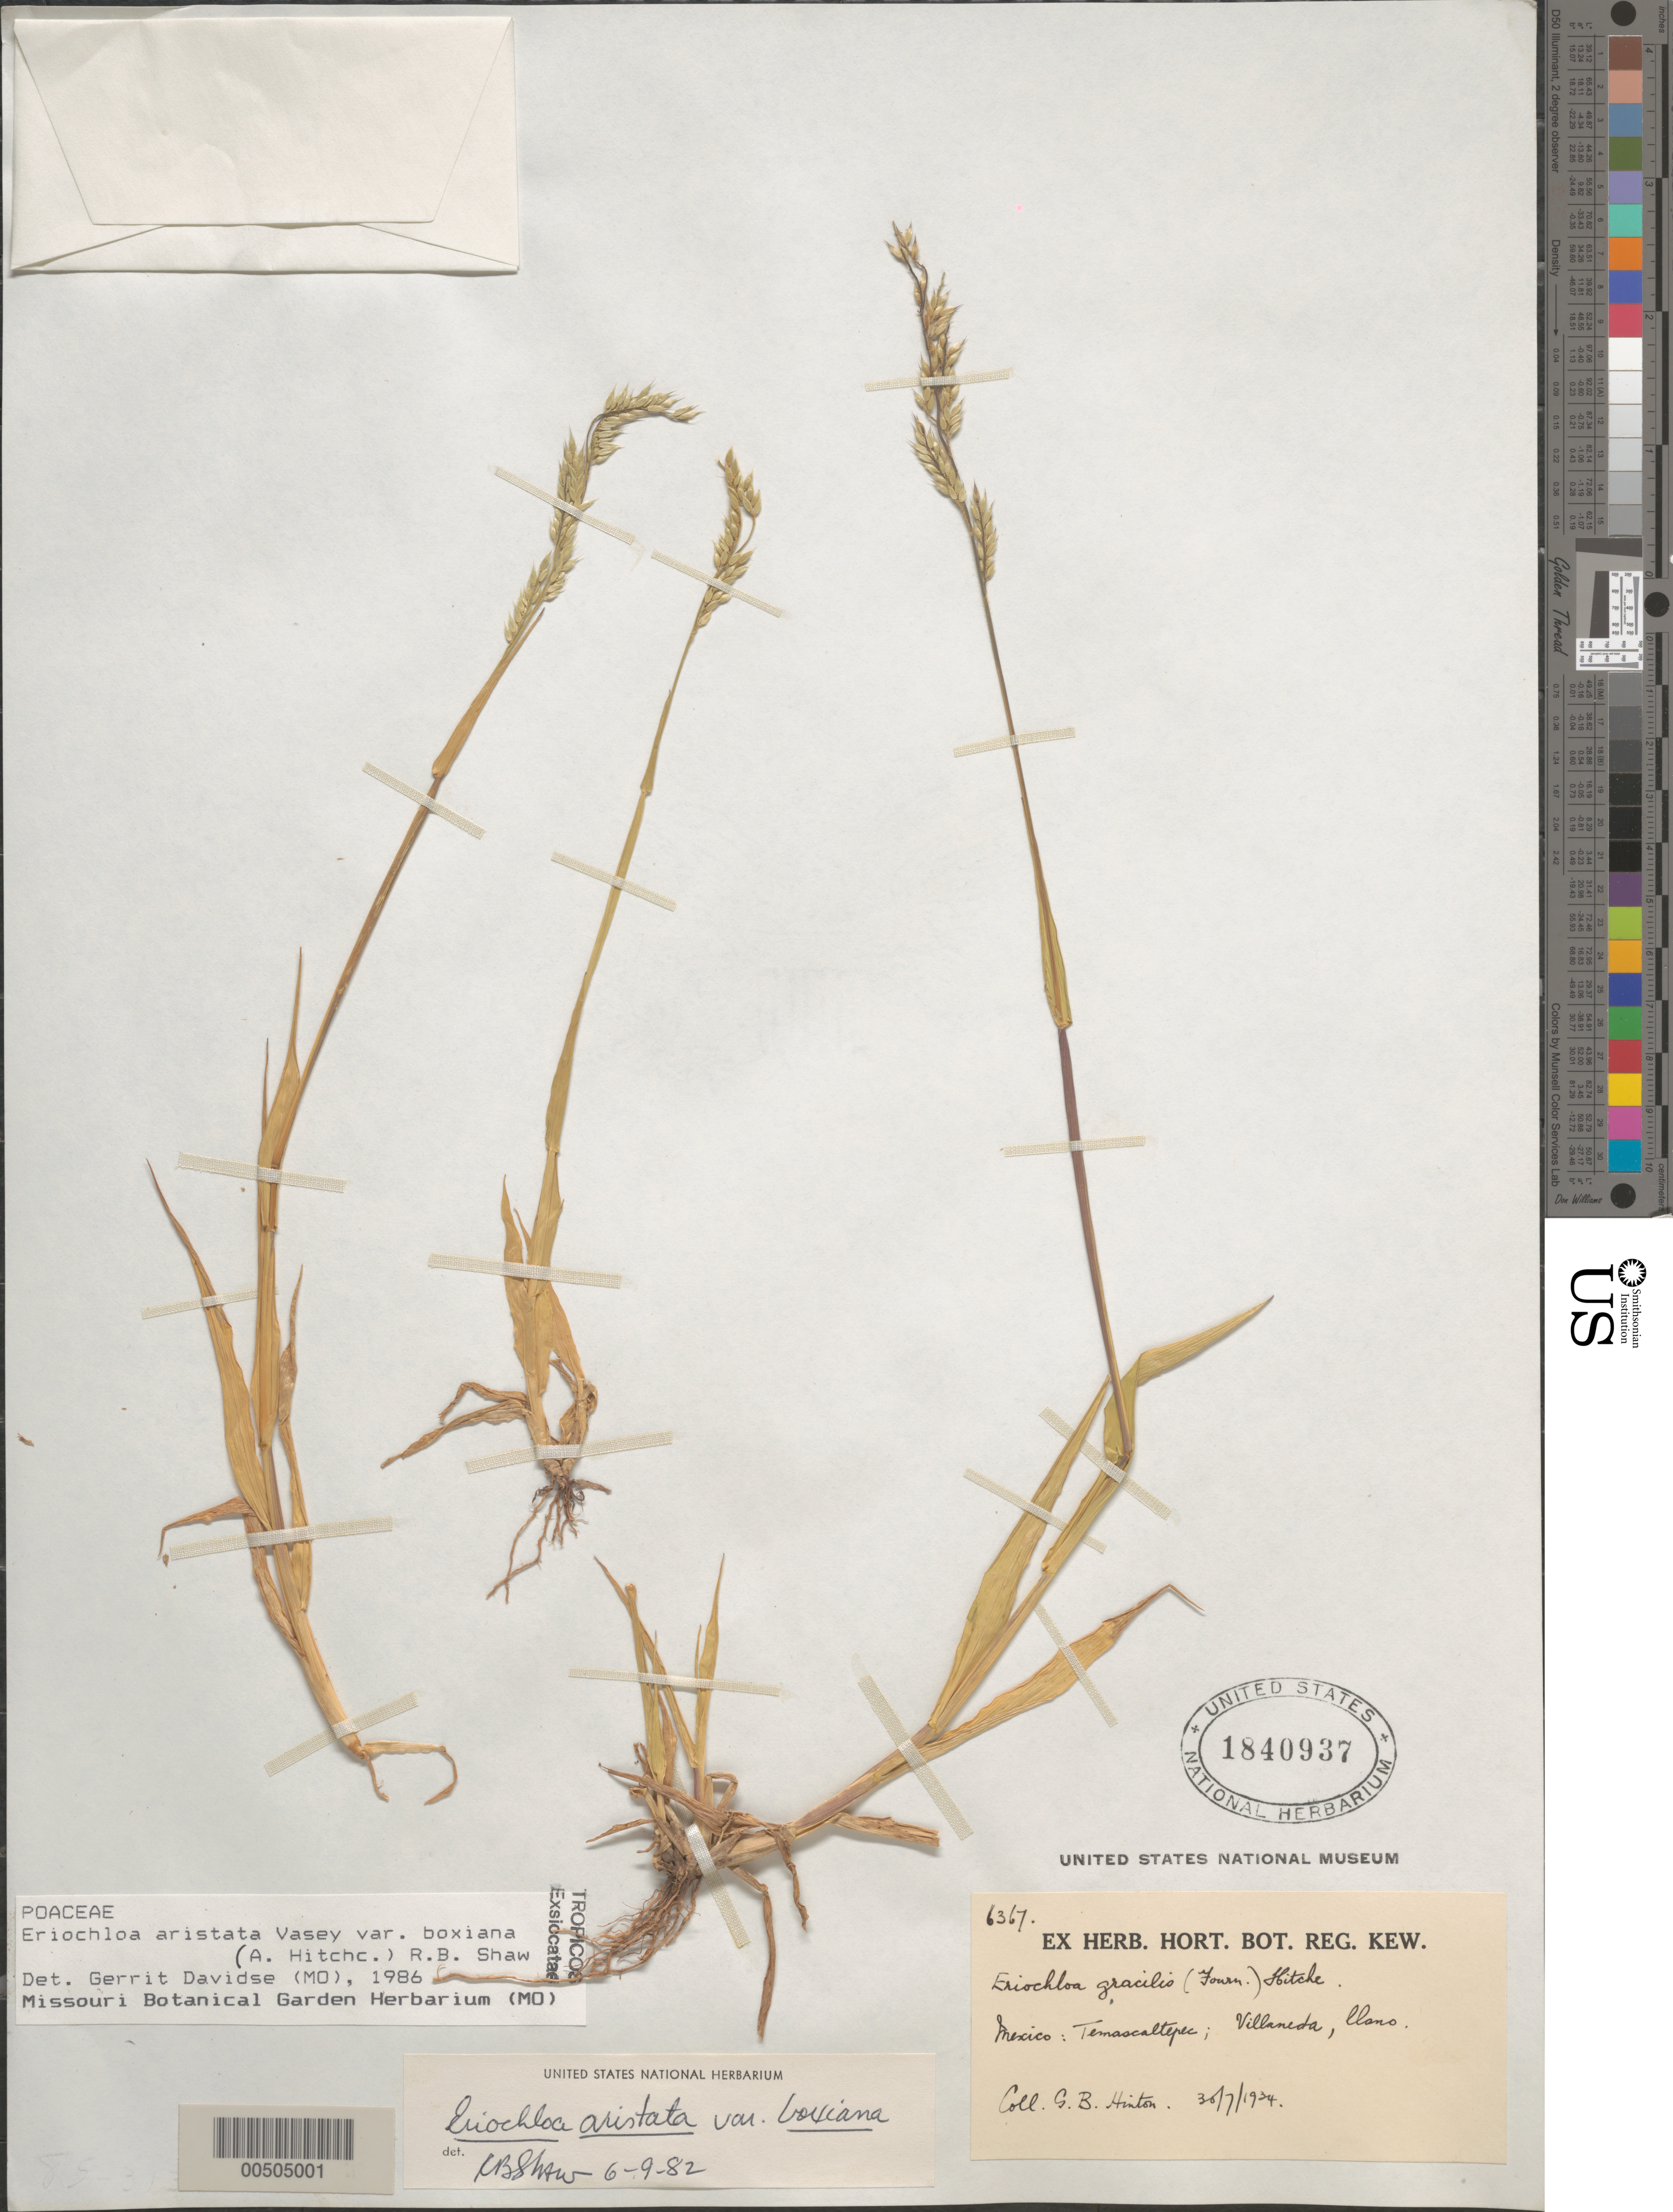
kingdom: Plantae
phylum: Tracheophyta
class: Liliopsida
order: Poales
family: Poaceae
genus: Eriochloa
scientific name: Eriochloa aristata var. boxiana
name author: R.B. Shaw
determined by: Davidse, Gerrit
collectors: G. B. Hinton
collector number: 6367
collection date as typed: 30 Jul 1934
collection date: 1934-07-30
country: Mexico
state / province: México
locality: Temascaltepec, Villanesta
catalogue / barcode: US 1840937